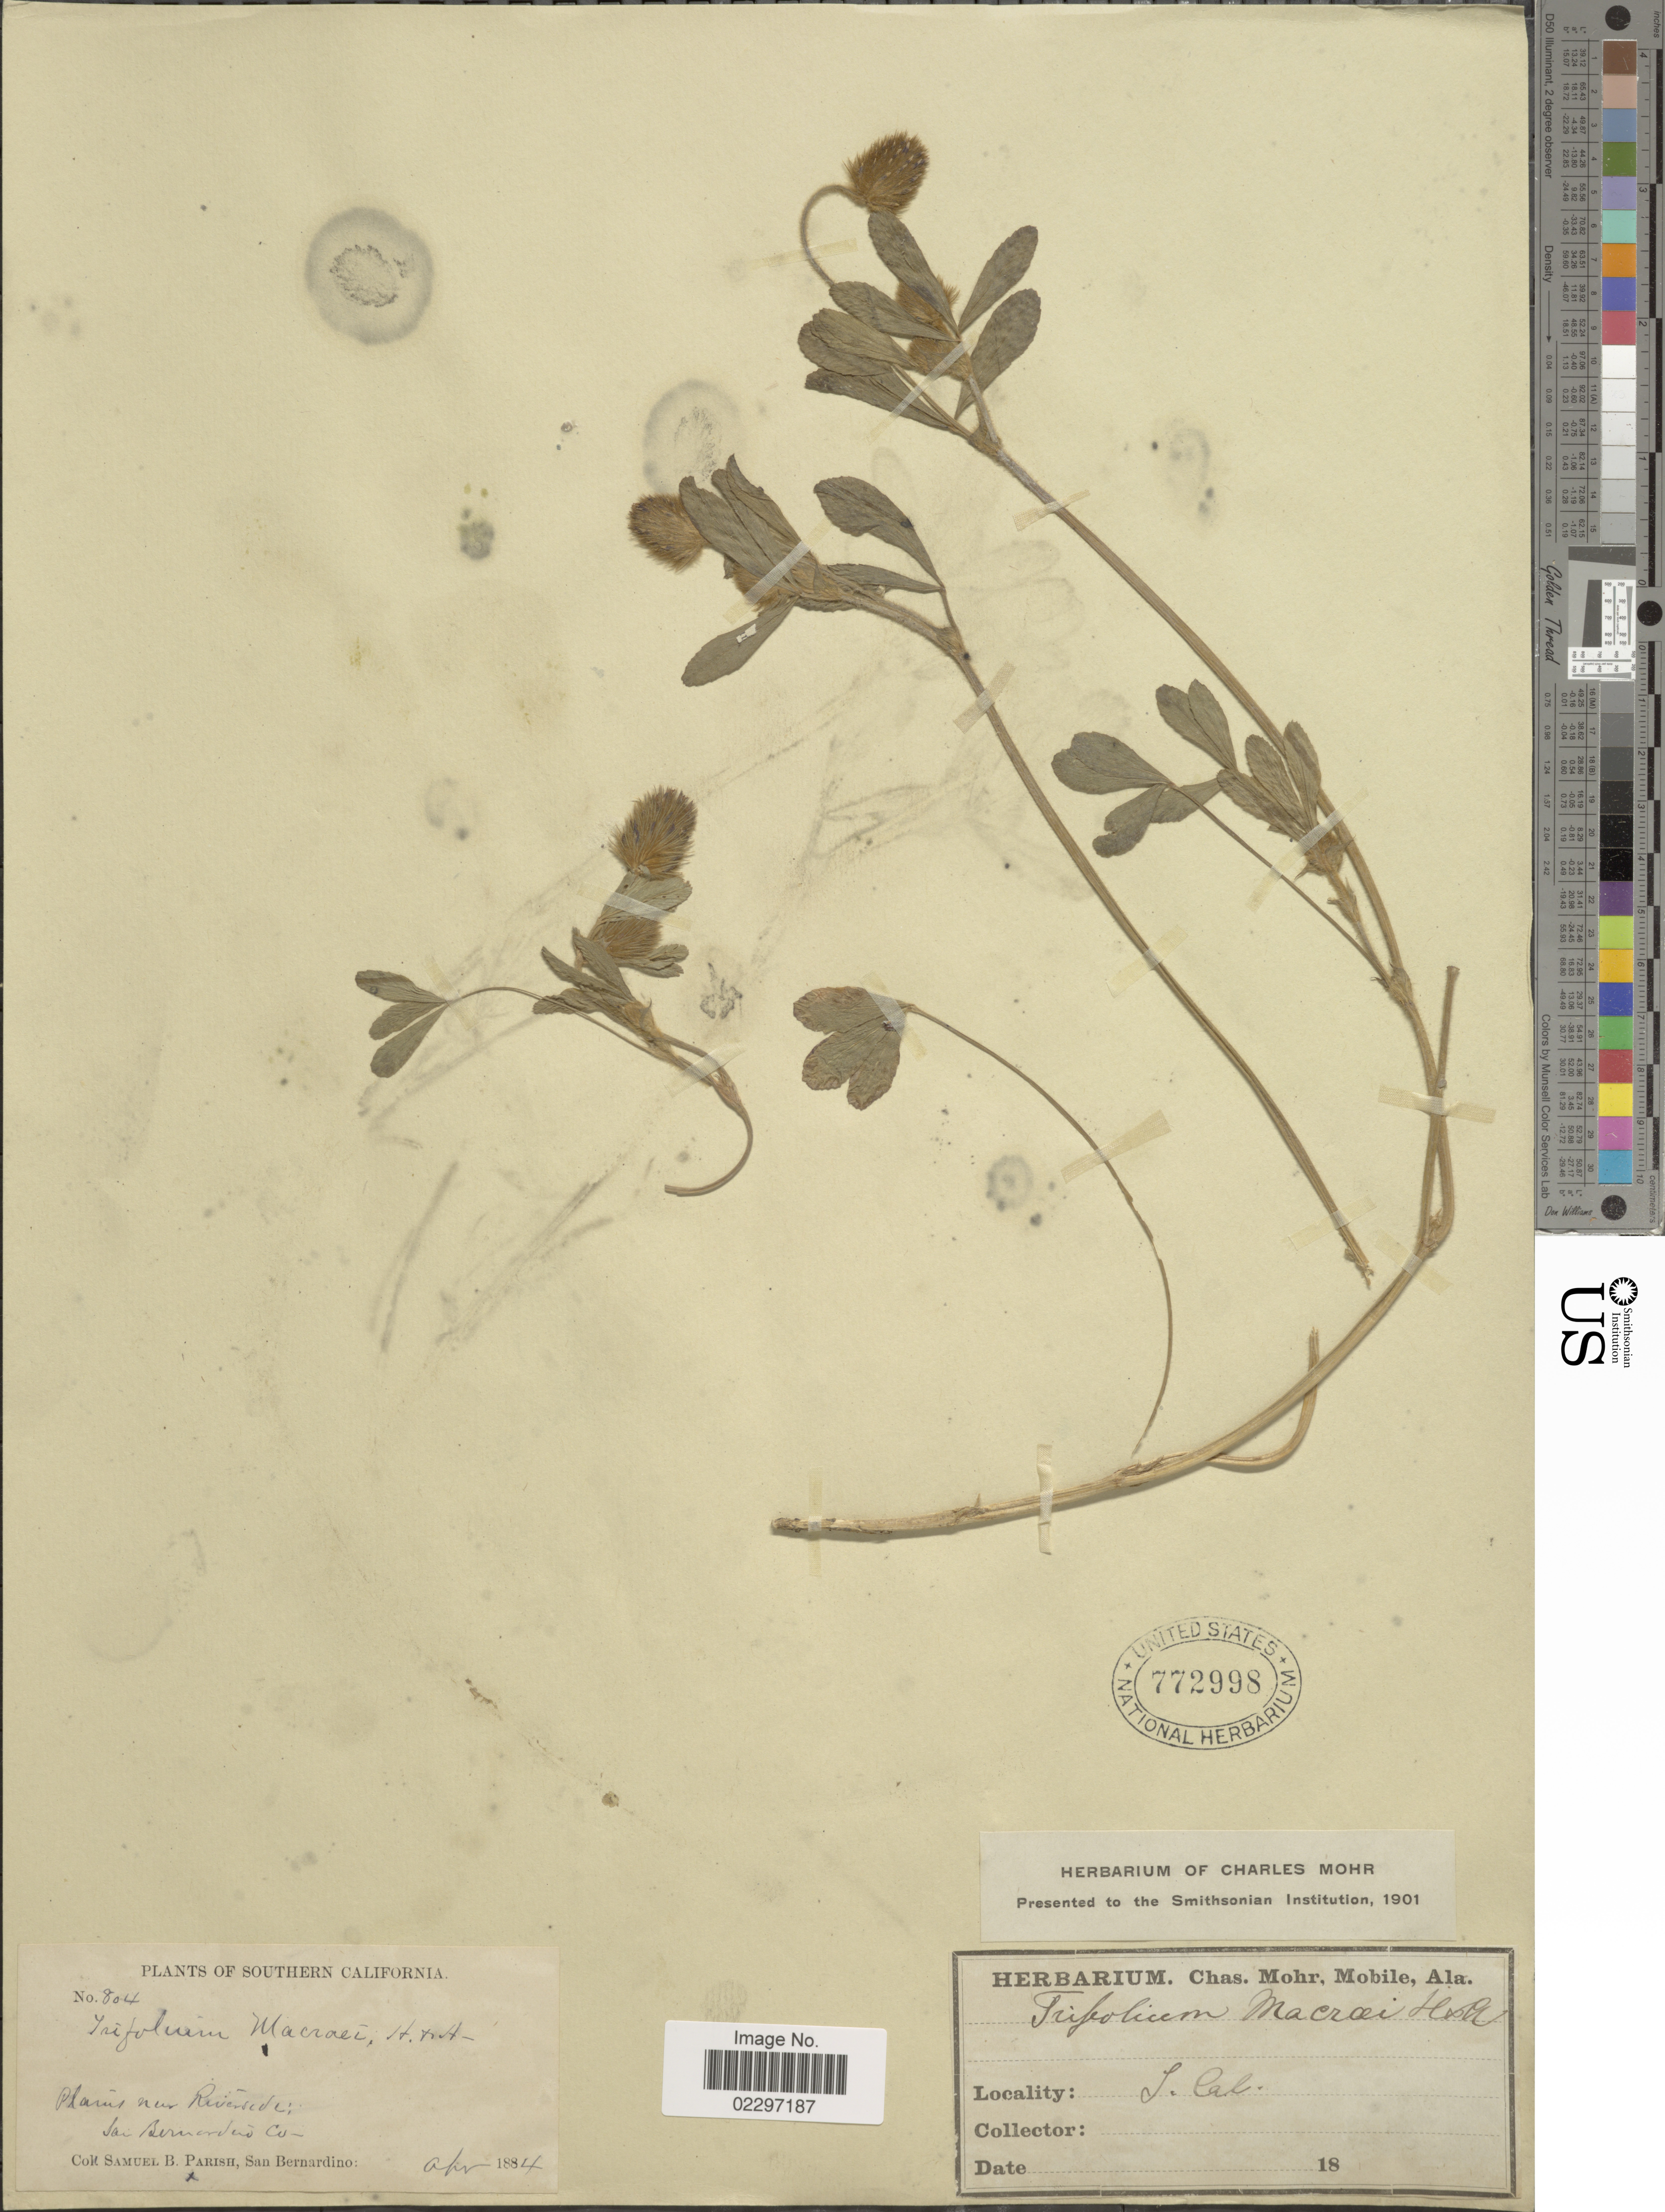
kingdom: Plantae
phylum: Tracheophyta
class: Magnoliopsida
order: Fabales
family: Fabaceae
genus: Trifolium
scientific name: Trifolium macraei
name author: Hook. & Arn.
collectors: S. B. Parish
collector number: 804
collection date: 1884-04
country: United States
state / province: California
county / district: Riverside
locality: Southern California. Plains near Riverside: San Bernardo Co.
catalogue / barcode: US 772998